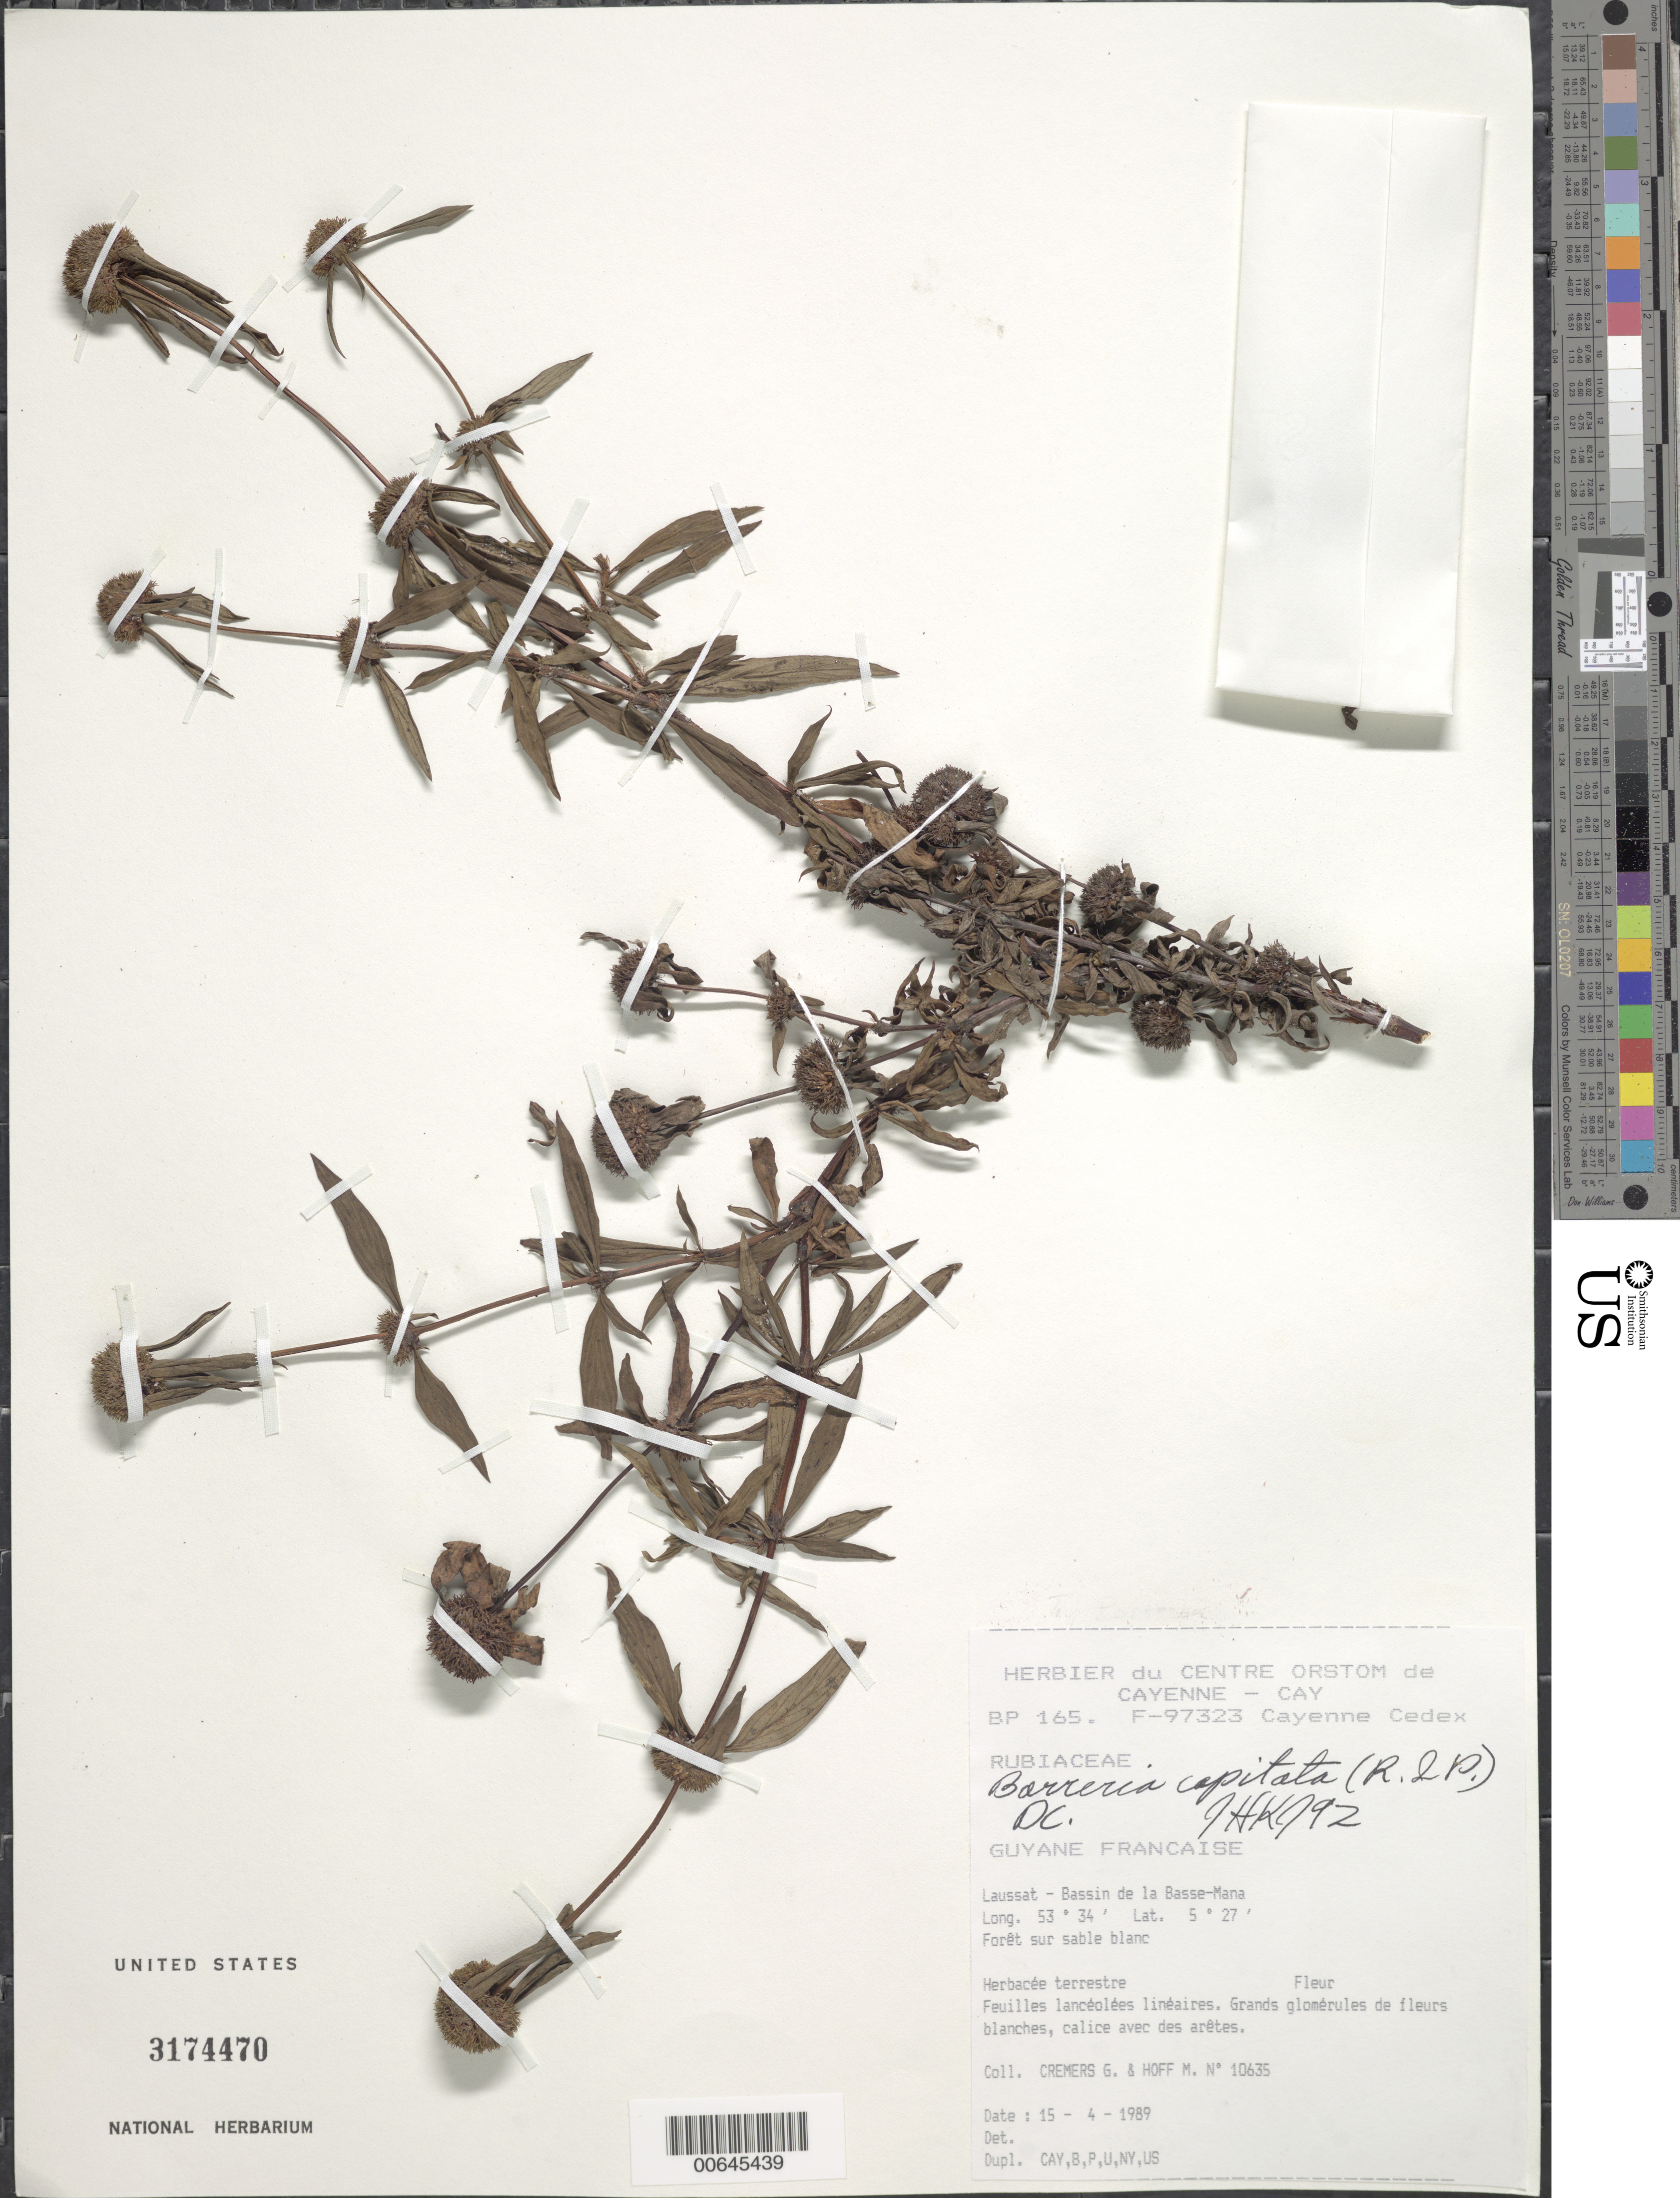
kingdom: Plantae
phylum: Tracheophyta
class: Magnoliopsida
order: Gentianales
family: Rubiaceae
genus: Borreria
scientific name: Borreria capitata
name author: (Ruiz & Pav.) DC.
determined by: Kirkbride, J. H.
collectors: G. Cremers & M. Hoff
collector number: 10635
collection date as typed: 15-Apr-89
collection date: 1989-04-15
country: French Guiana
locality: Laussat, Bassin de la Basse-Mana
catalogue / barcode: US 3174470